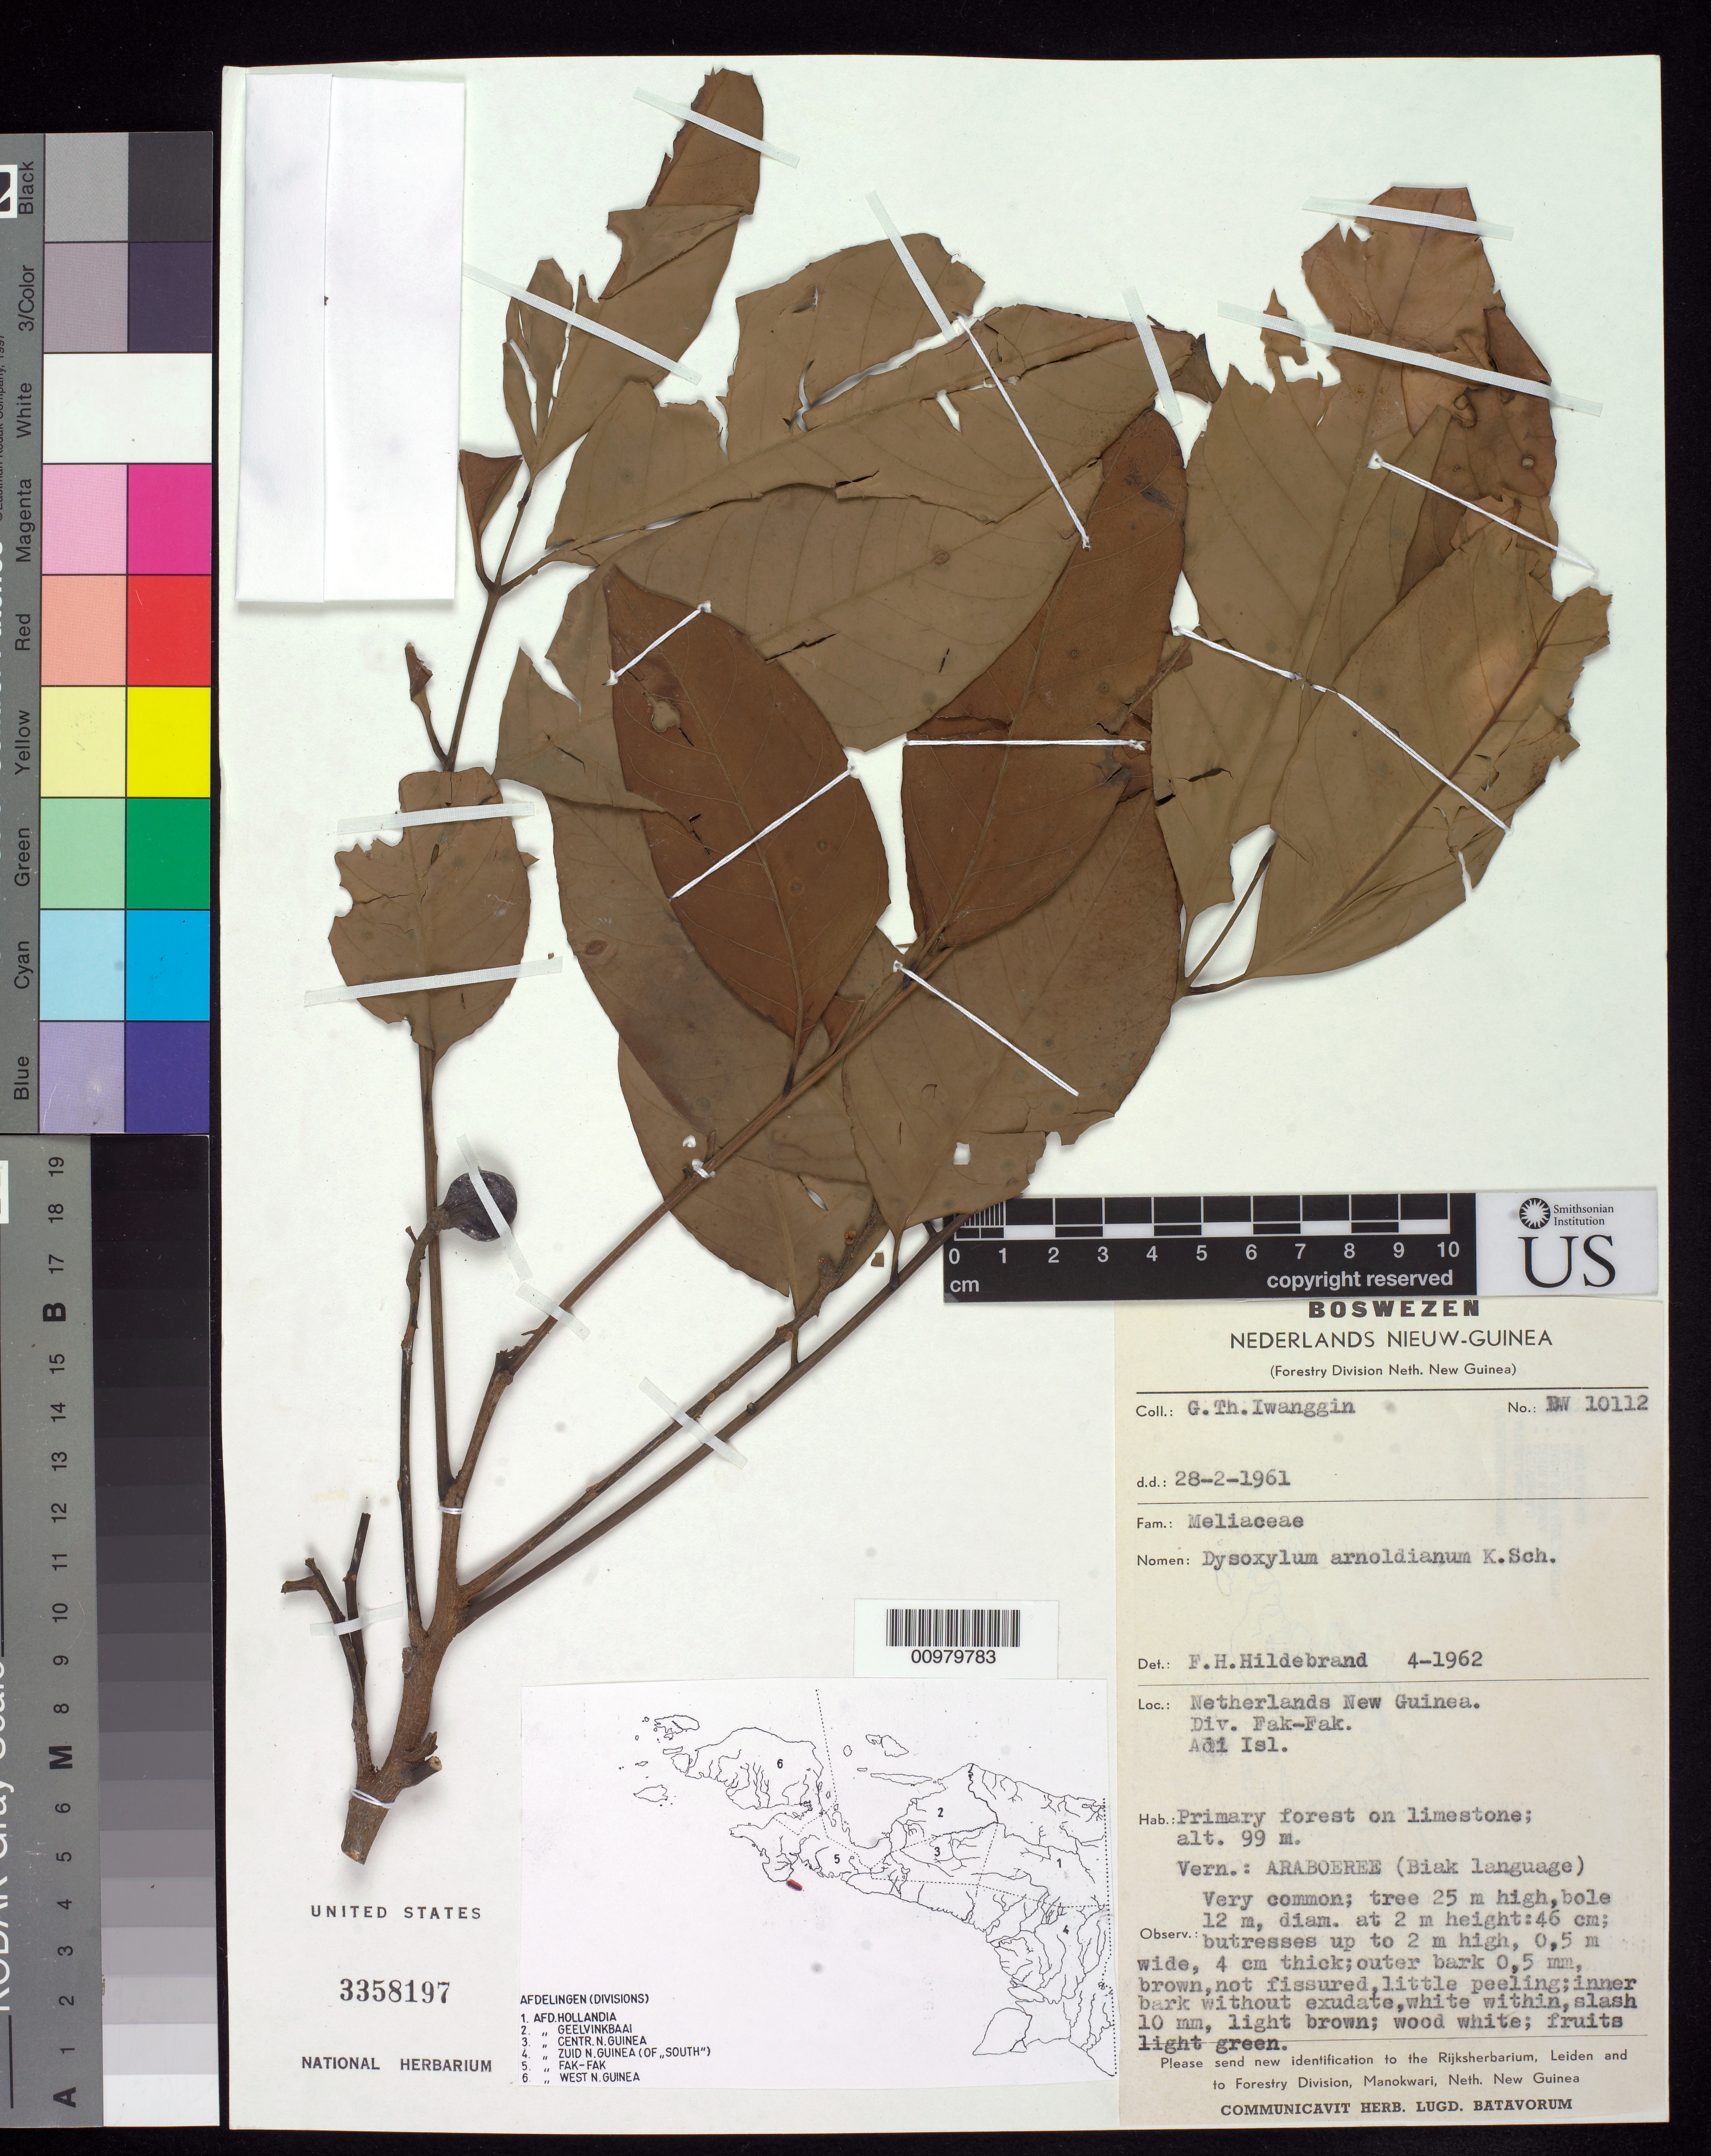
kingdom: Plantae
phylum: Tracheophyta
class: Magnoliopsida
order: Sapindales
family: Meliaceae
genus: Prasoxylon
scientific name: Prasoxylon excelsum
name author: (Spreng.) Mabb.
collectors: G. Iwanggin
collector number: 10112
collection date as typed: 28 Feb 1961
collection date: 1961-02-28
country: Indonesia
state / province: Papua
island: New Guinea I.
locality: Netherlands, New Guinea, div. Fak-Fak, Adi Isl. Irian Jaya.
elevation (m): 99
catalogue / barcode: US 3358197